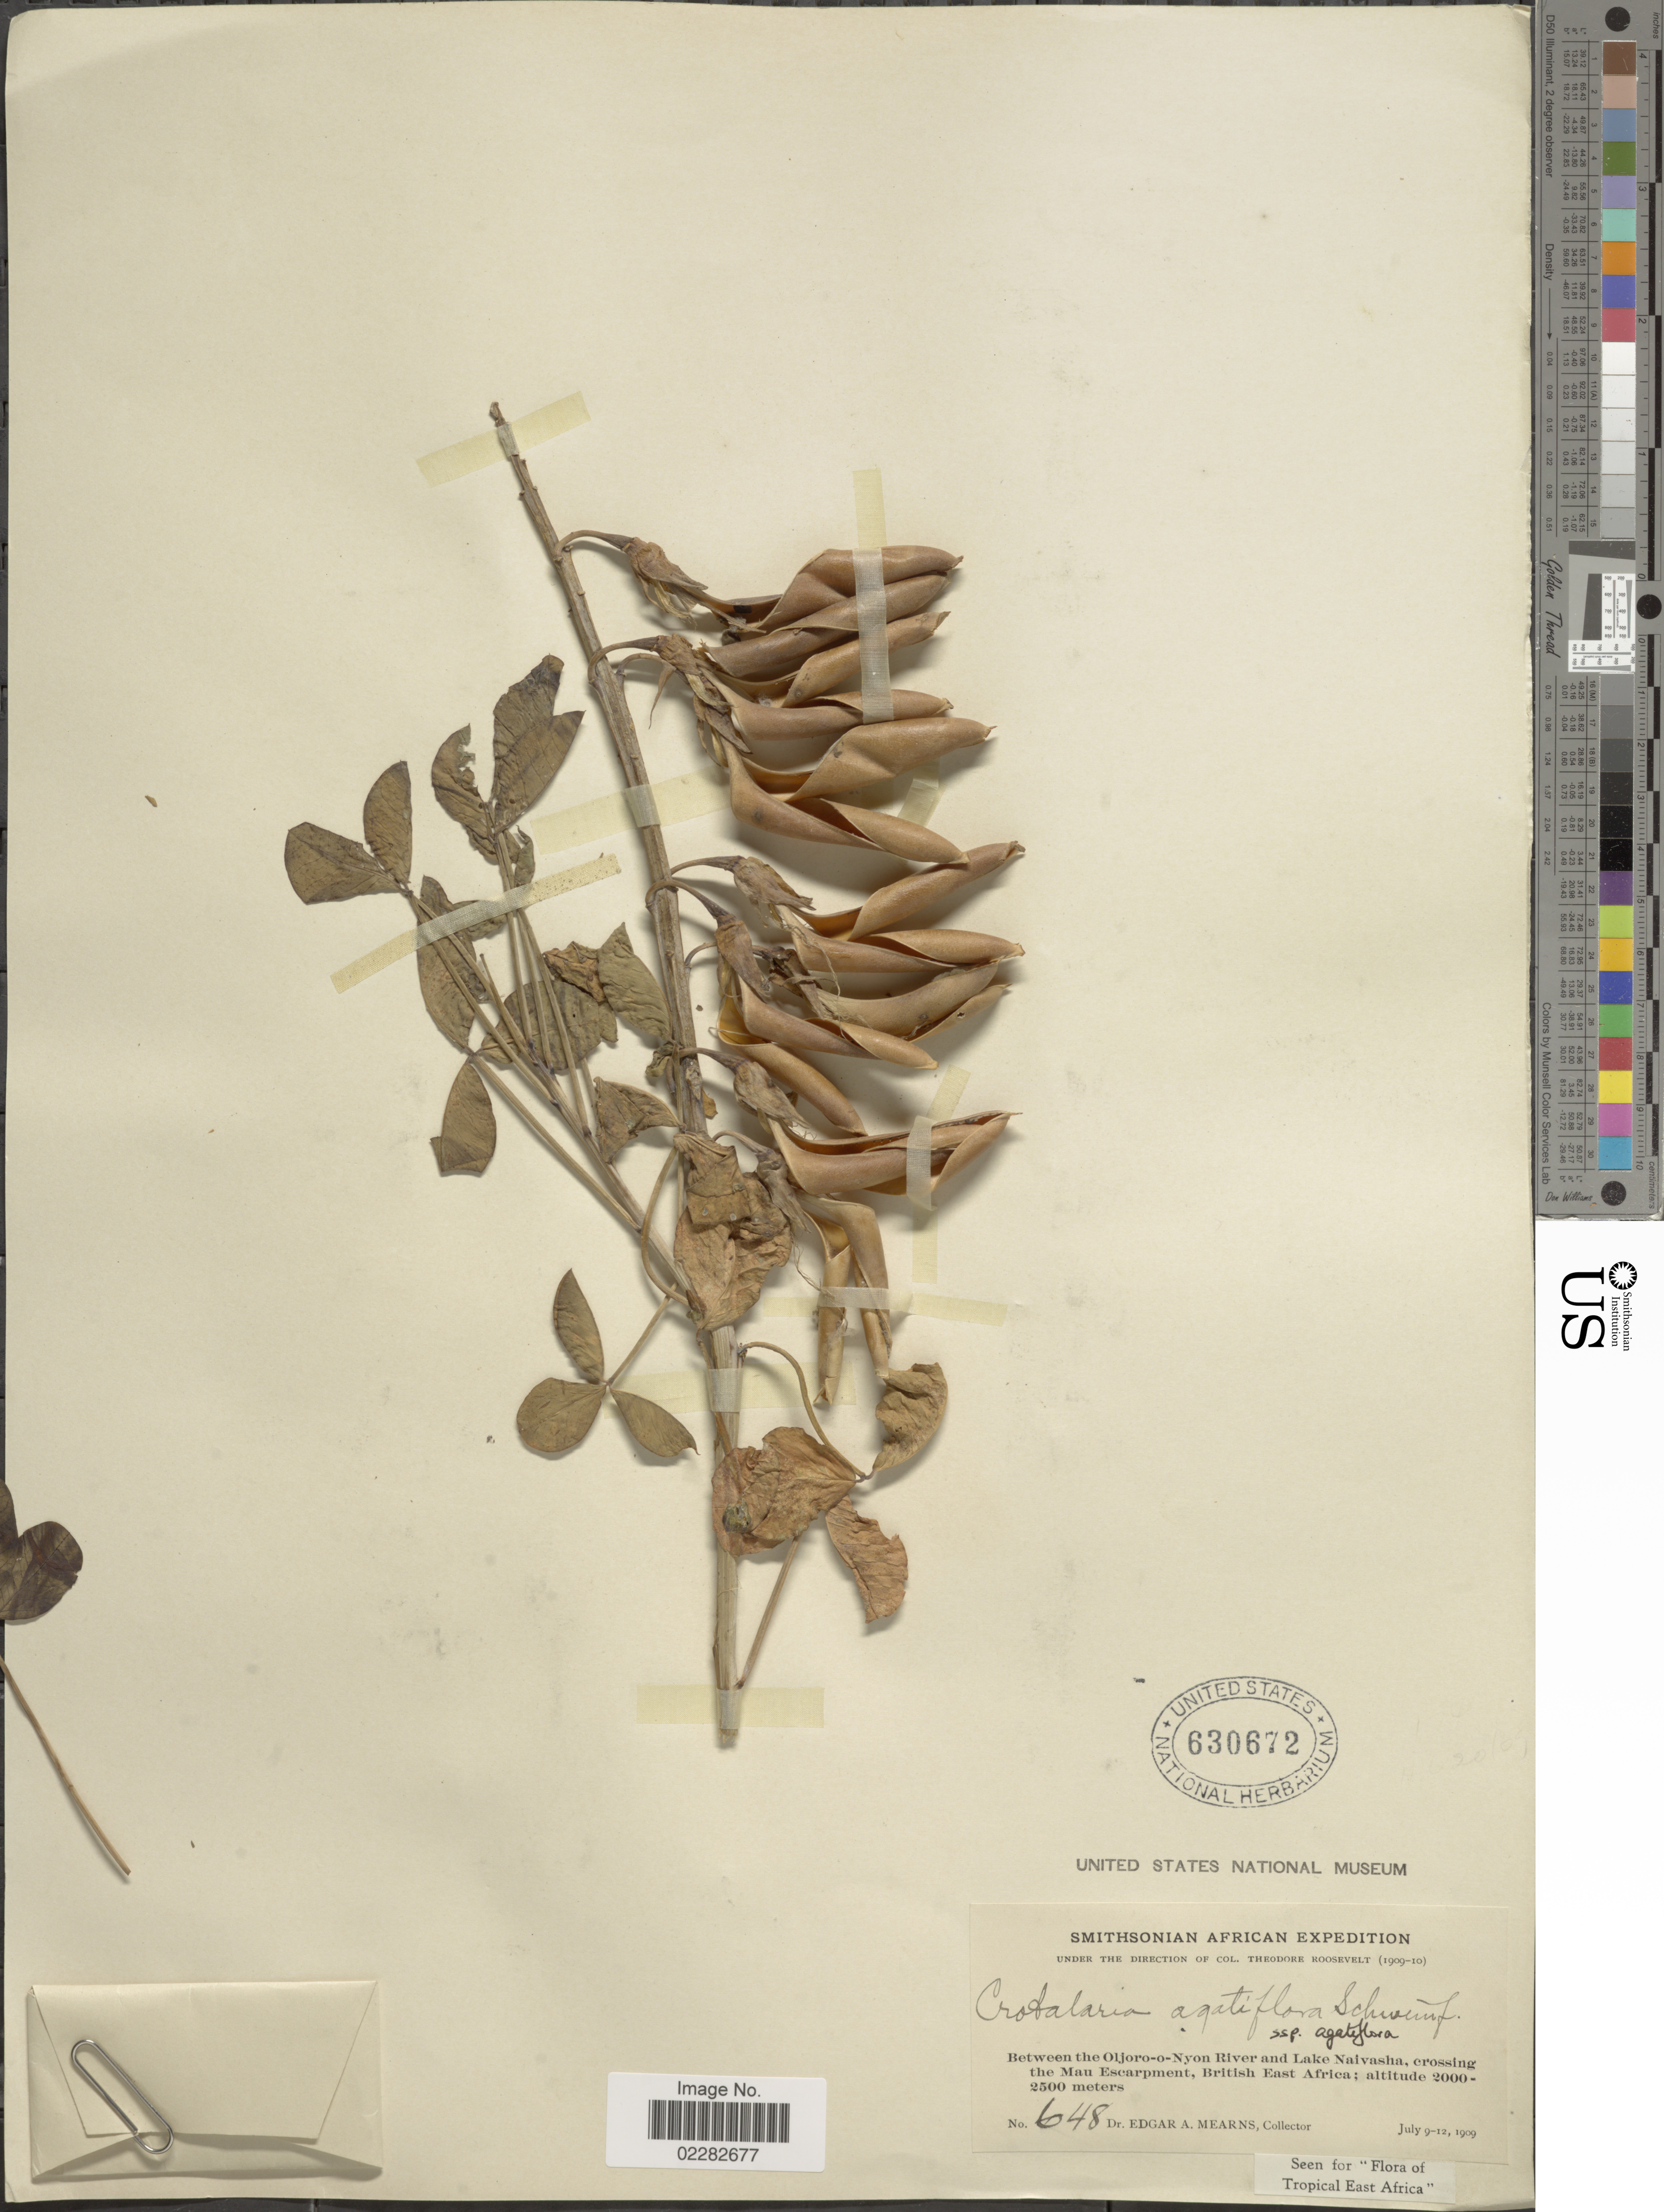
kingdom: Plantae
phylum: Tracheophyta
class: Magnoliopsida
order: Fabales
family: Fabaceae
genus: Crotalaria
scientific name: Crotalaria agatiflora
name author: Schweinf.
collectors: E. A. Mearns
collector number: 648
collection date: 1909-07-09/1909-07-12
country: Kenya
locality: Between the Oljoro-o-Nyon River and Lake Naivasha, crossing the Mau Escarpment, British East Africa.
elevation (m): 2000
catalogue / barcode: US 630672